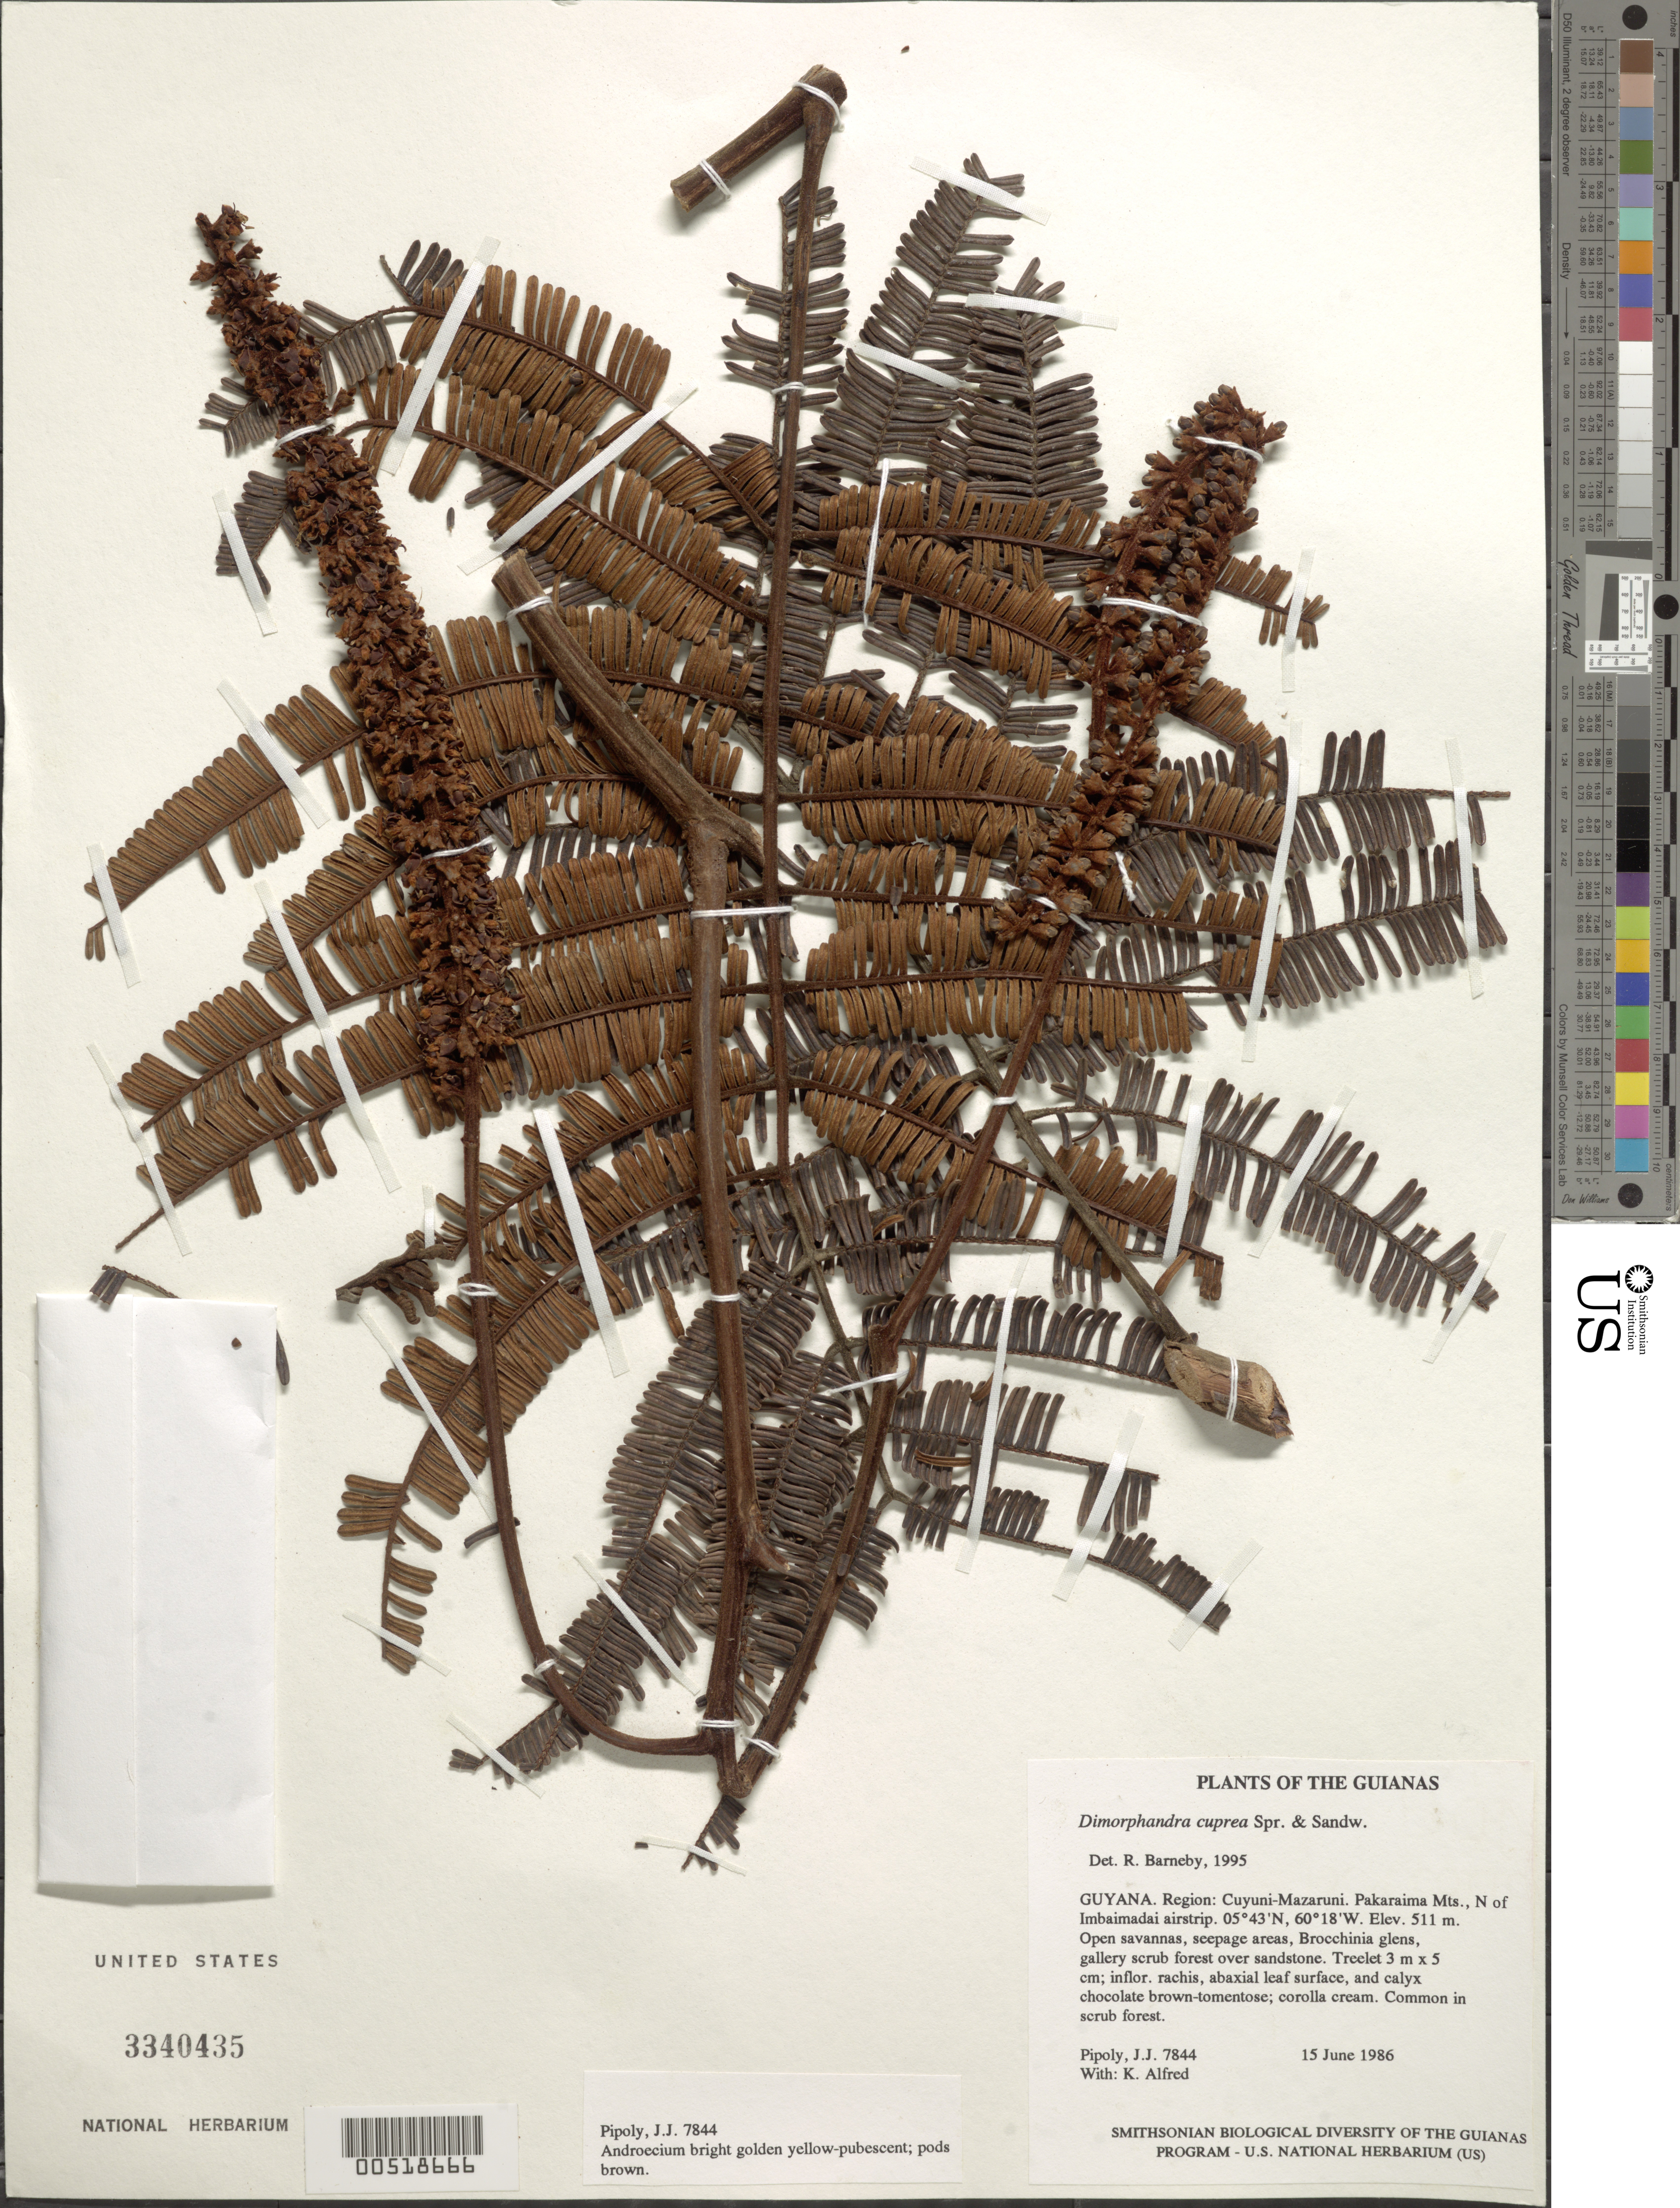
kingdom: Plantae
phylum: Tracheophyta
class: Magnoliopsida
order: Fabales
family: Fabaceae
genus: Dimorphandra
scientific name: Dimorphandra cuprea subsp. cuprea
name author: Sprague & Sandwith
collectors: J. J. Pipoly & K. Alfred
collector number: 7844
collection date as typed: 15 June 1986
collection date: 1986-06-15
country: Guyana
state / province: Cuyuni-Mazaruni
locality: Pakaraima Mts., N of Imbaimadai airstrip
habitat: Open savannas, seepage areas, Brocchinia glens, gallery scrub forest over sandstone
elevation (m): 511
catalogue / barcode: US 3340435